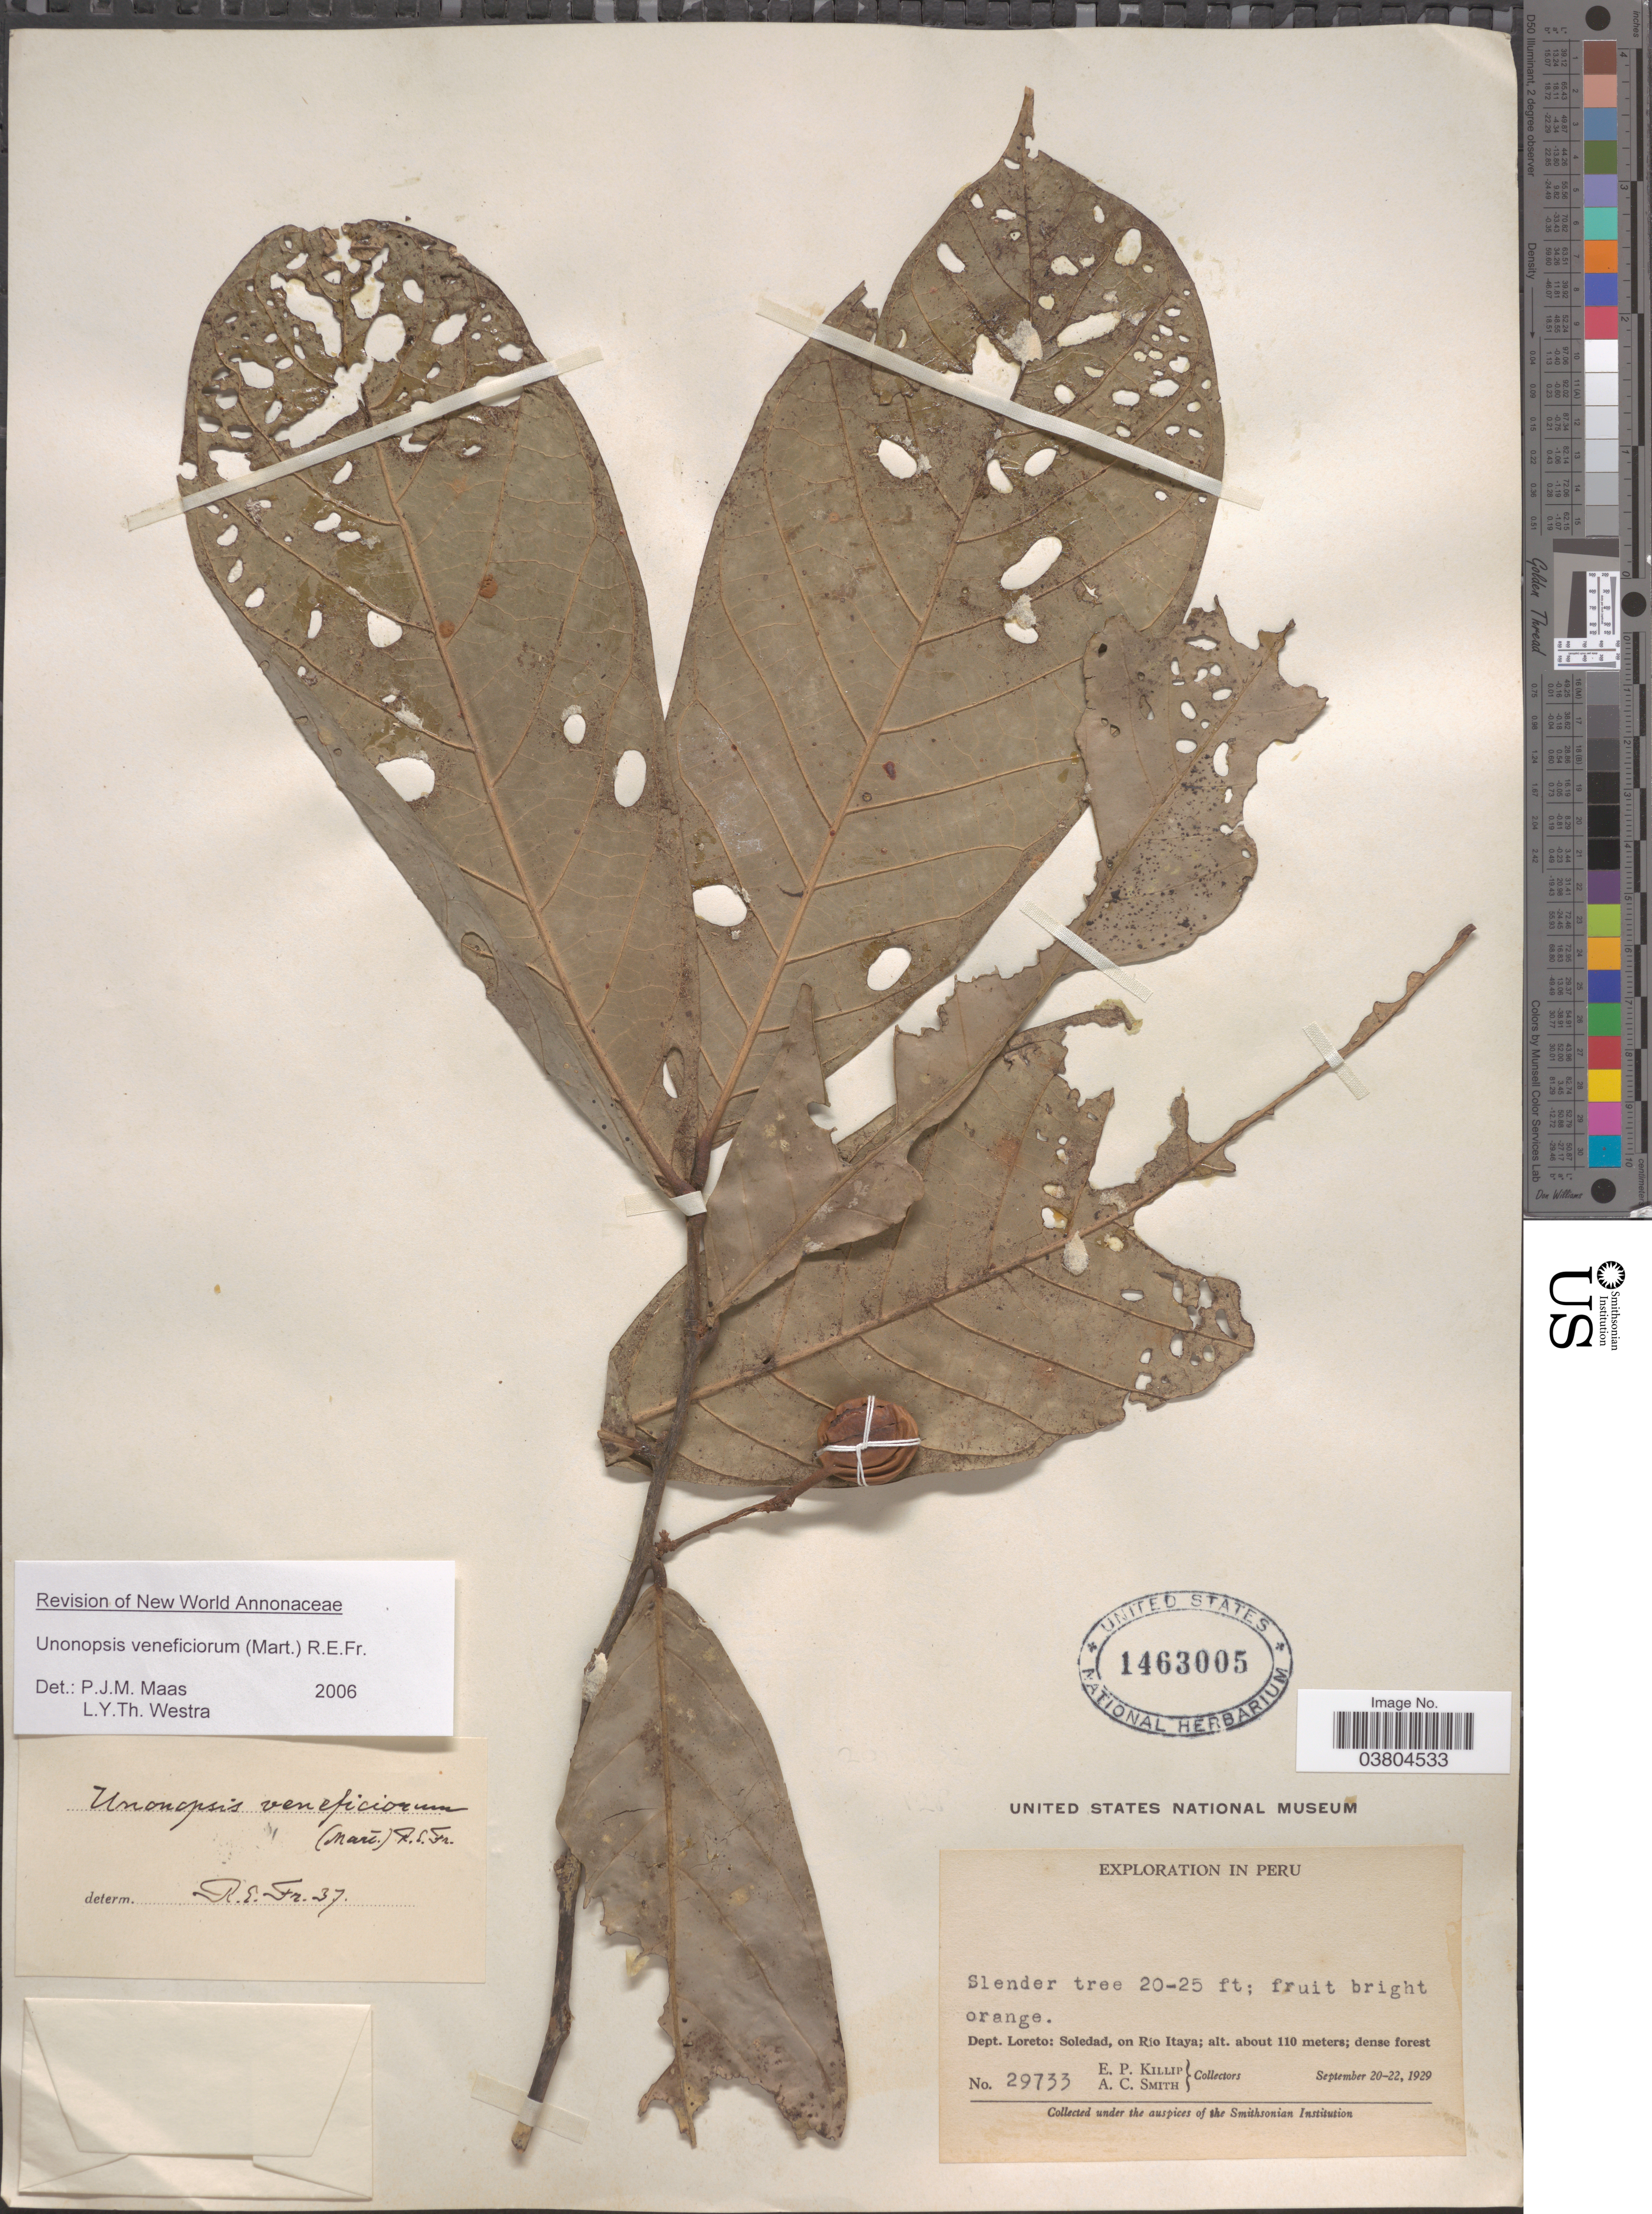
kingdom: Plantae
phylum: Tracheophyta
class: Magnoliopsida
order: Magnoliales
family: Annonaceae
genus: Unonopsis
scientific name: Unonopsis veneficiorum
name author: (Mart.) R.E. Fr.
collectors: E. P. Killip & A. C. Smith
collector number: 29733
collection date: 1929-09-20/1929-09-22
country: Peru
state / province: Loreto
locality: Dept. Loreto: Soledad, on Río Itaya.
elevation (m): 110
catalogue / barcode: US 1463005